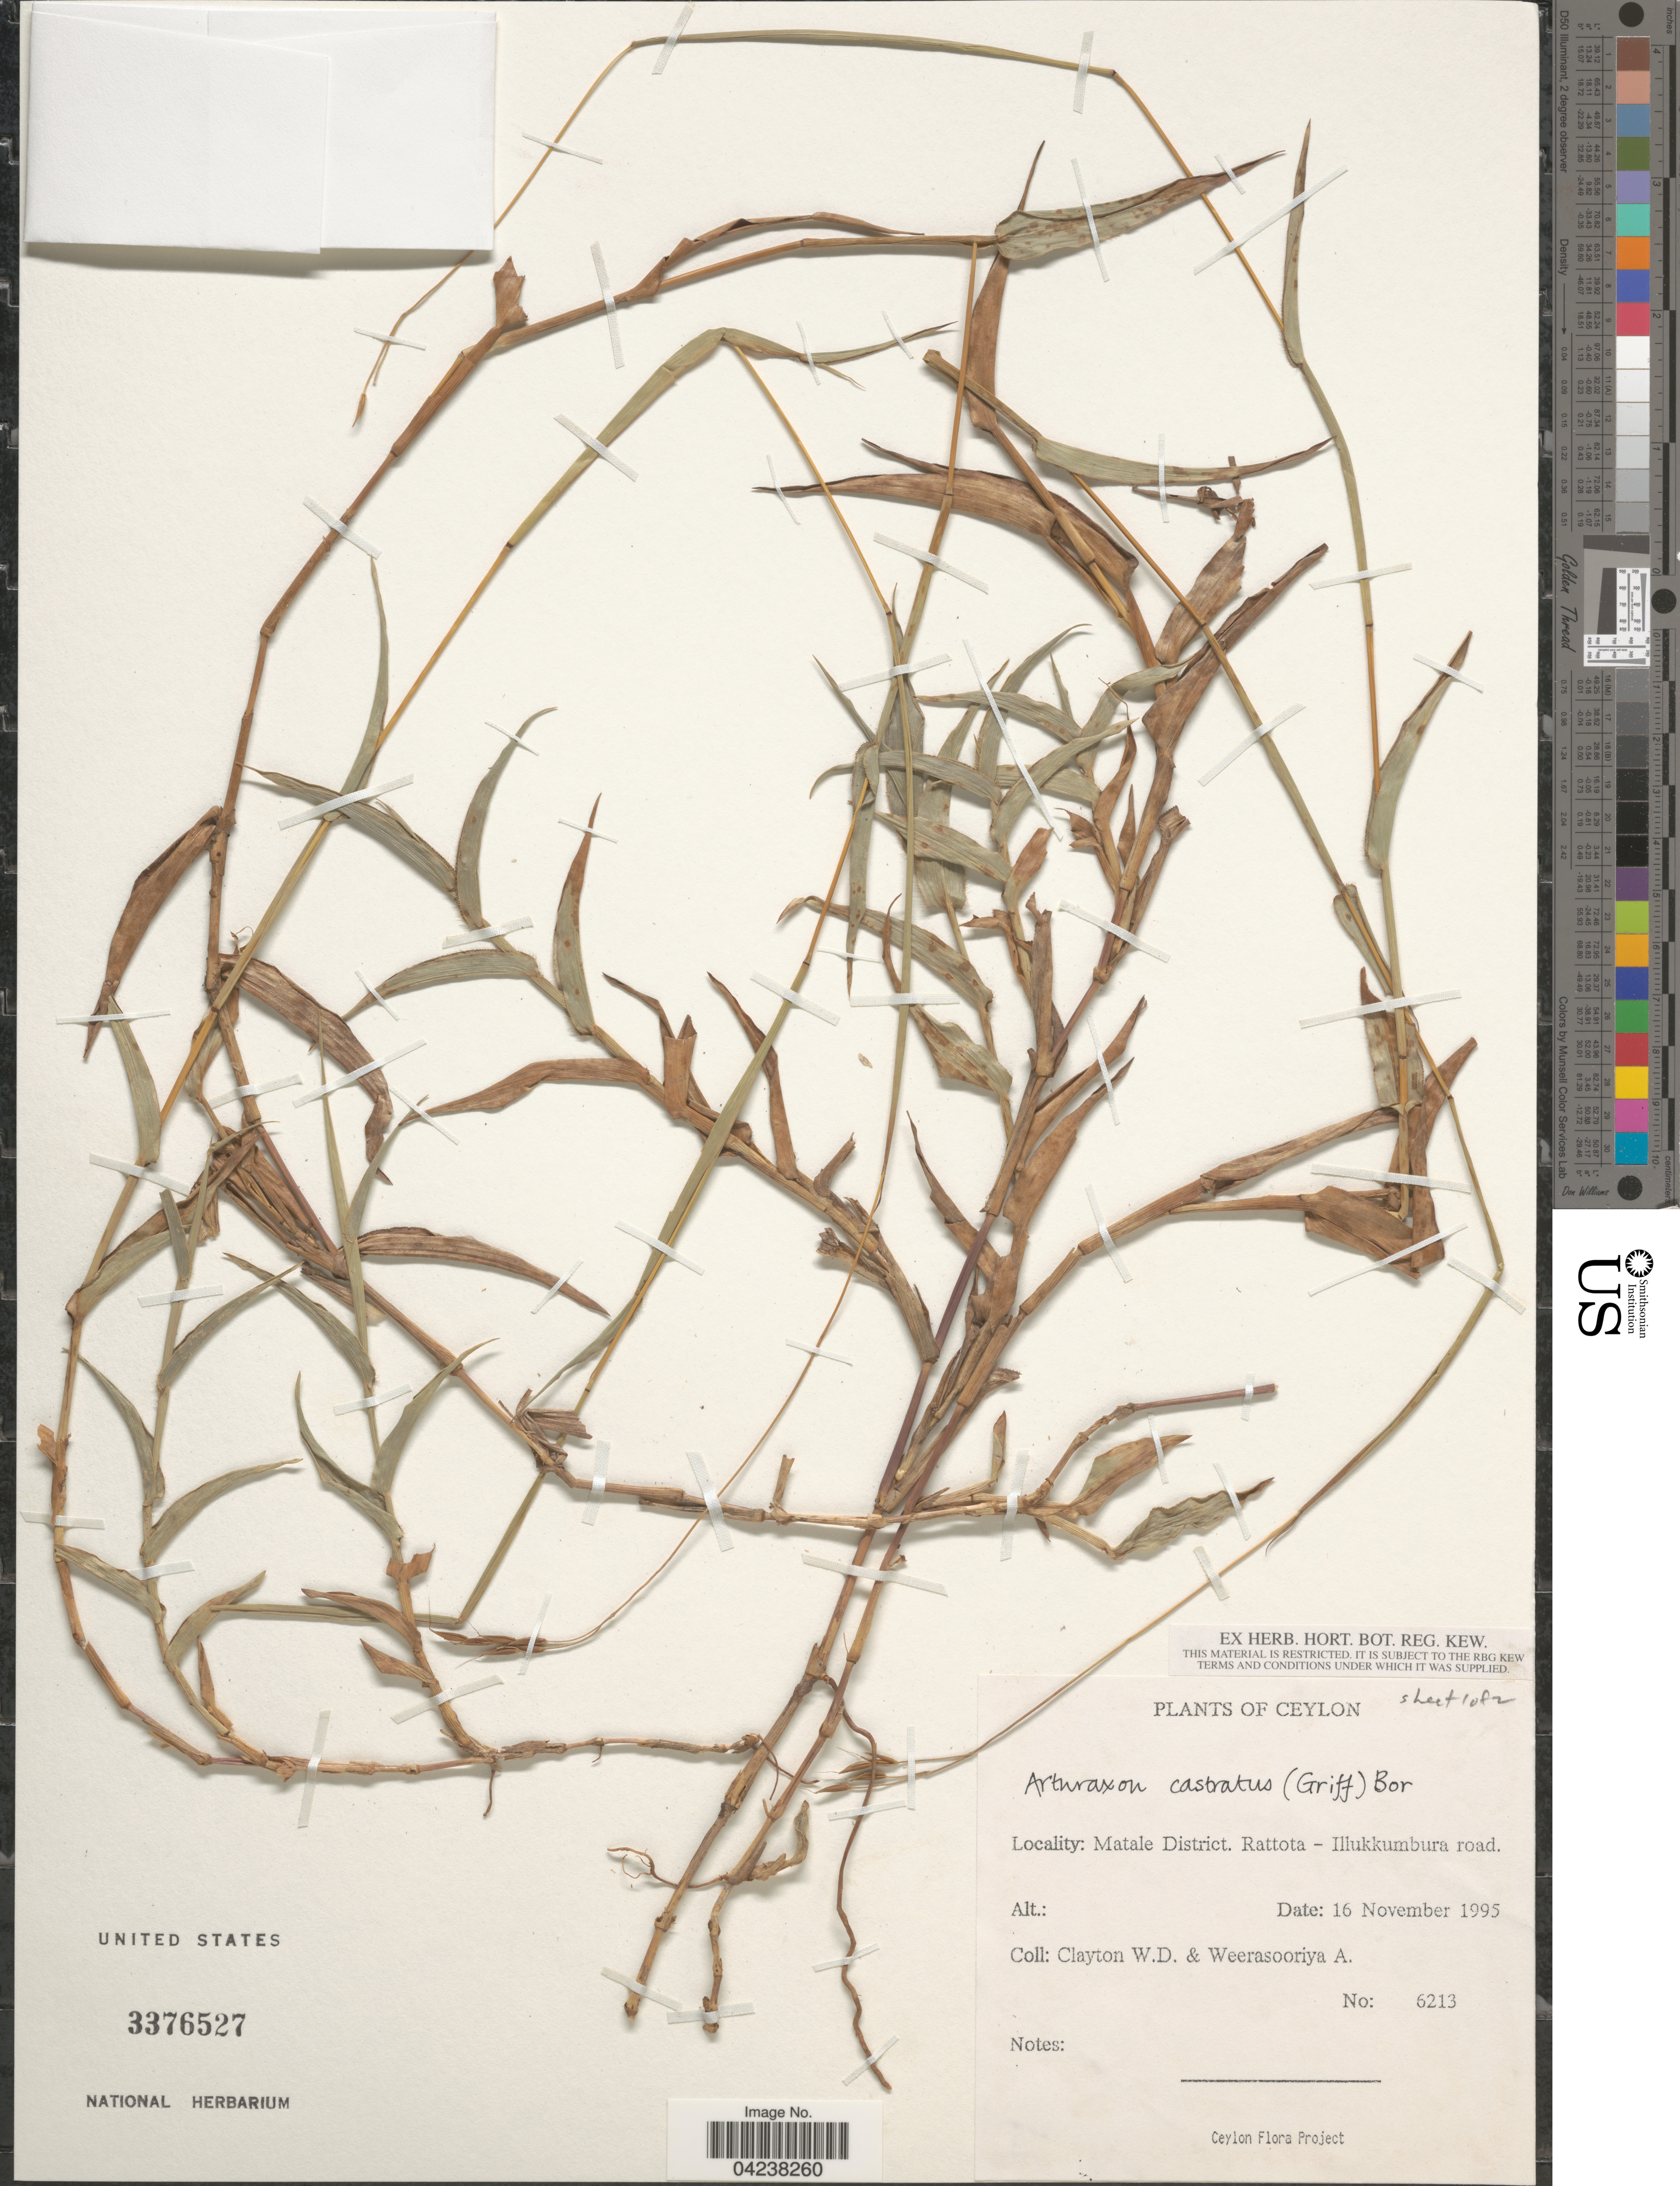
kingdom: Plantae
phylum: Tracheophyta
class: Liliopsida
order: Poales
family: Poaceae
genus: Arthraxon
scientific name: Arthraxon castratus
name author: (Griff.) V. Naray. ex Bor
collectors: W. D. Clayton & A. Weerasooriya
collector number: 6213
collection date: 1995-11-16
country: Sri Lanka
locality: Ceylon. Matale District. Rattota - Illukkumbura road.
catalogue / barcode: US 3376527